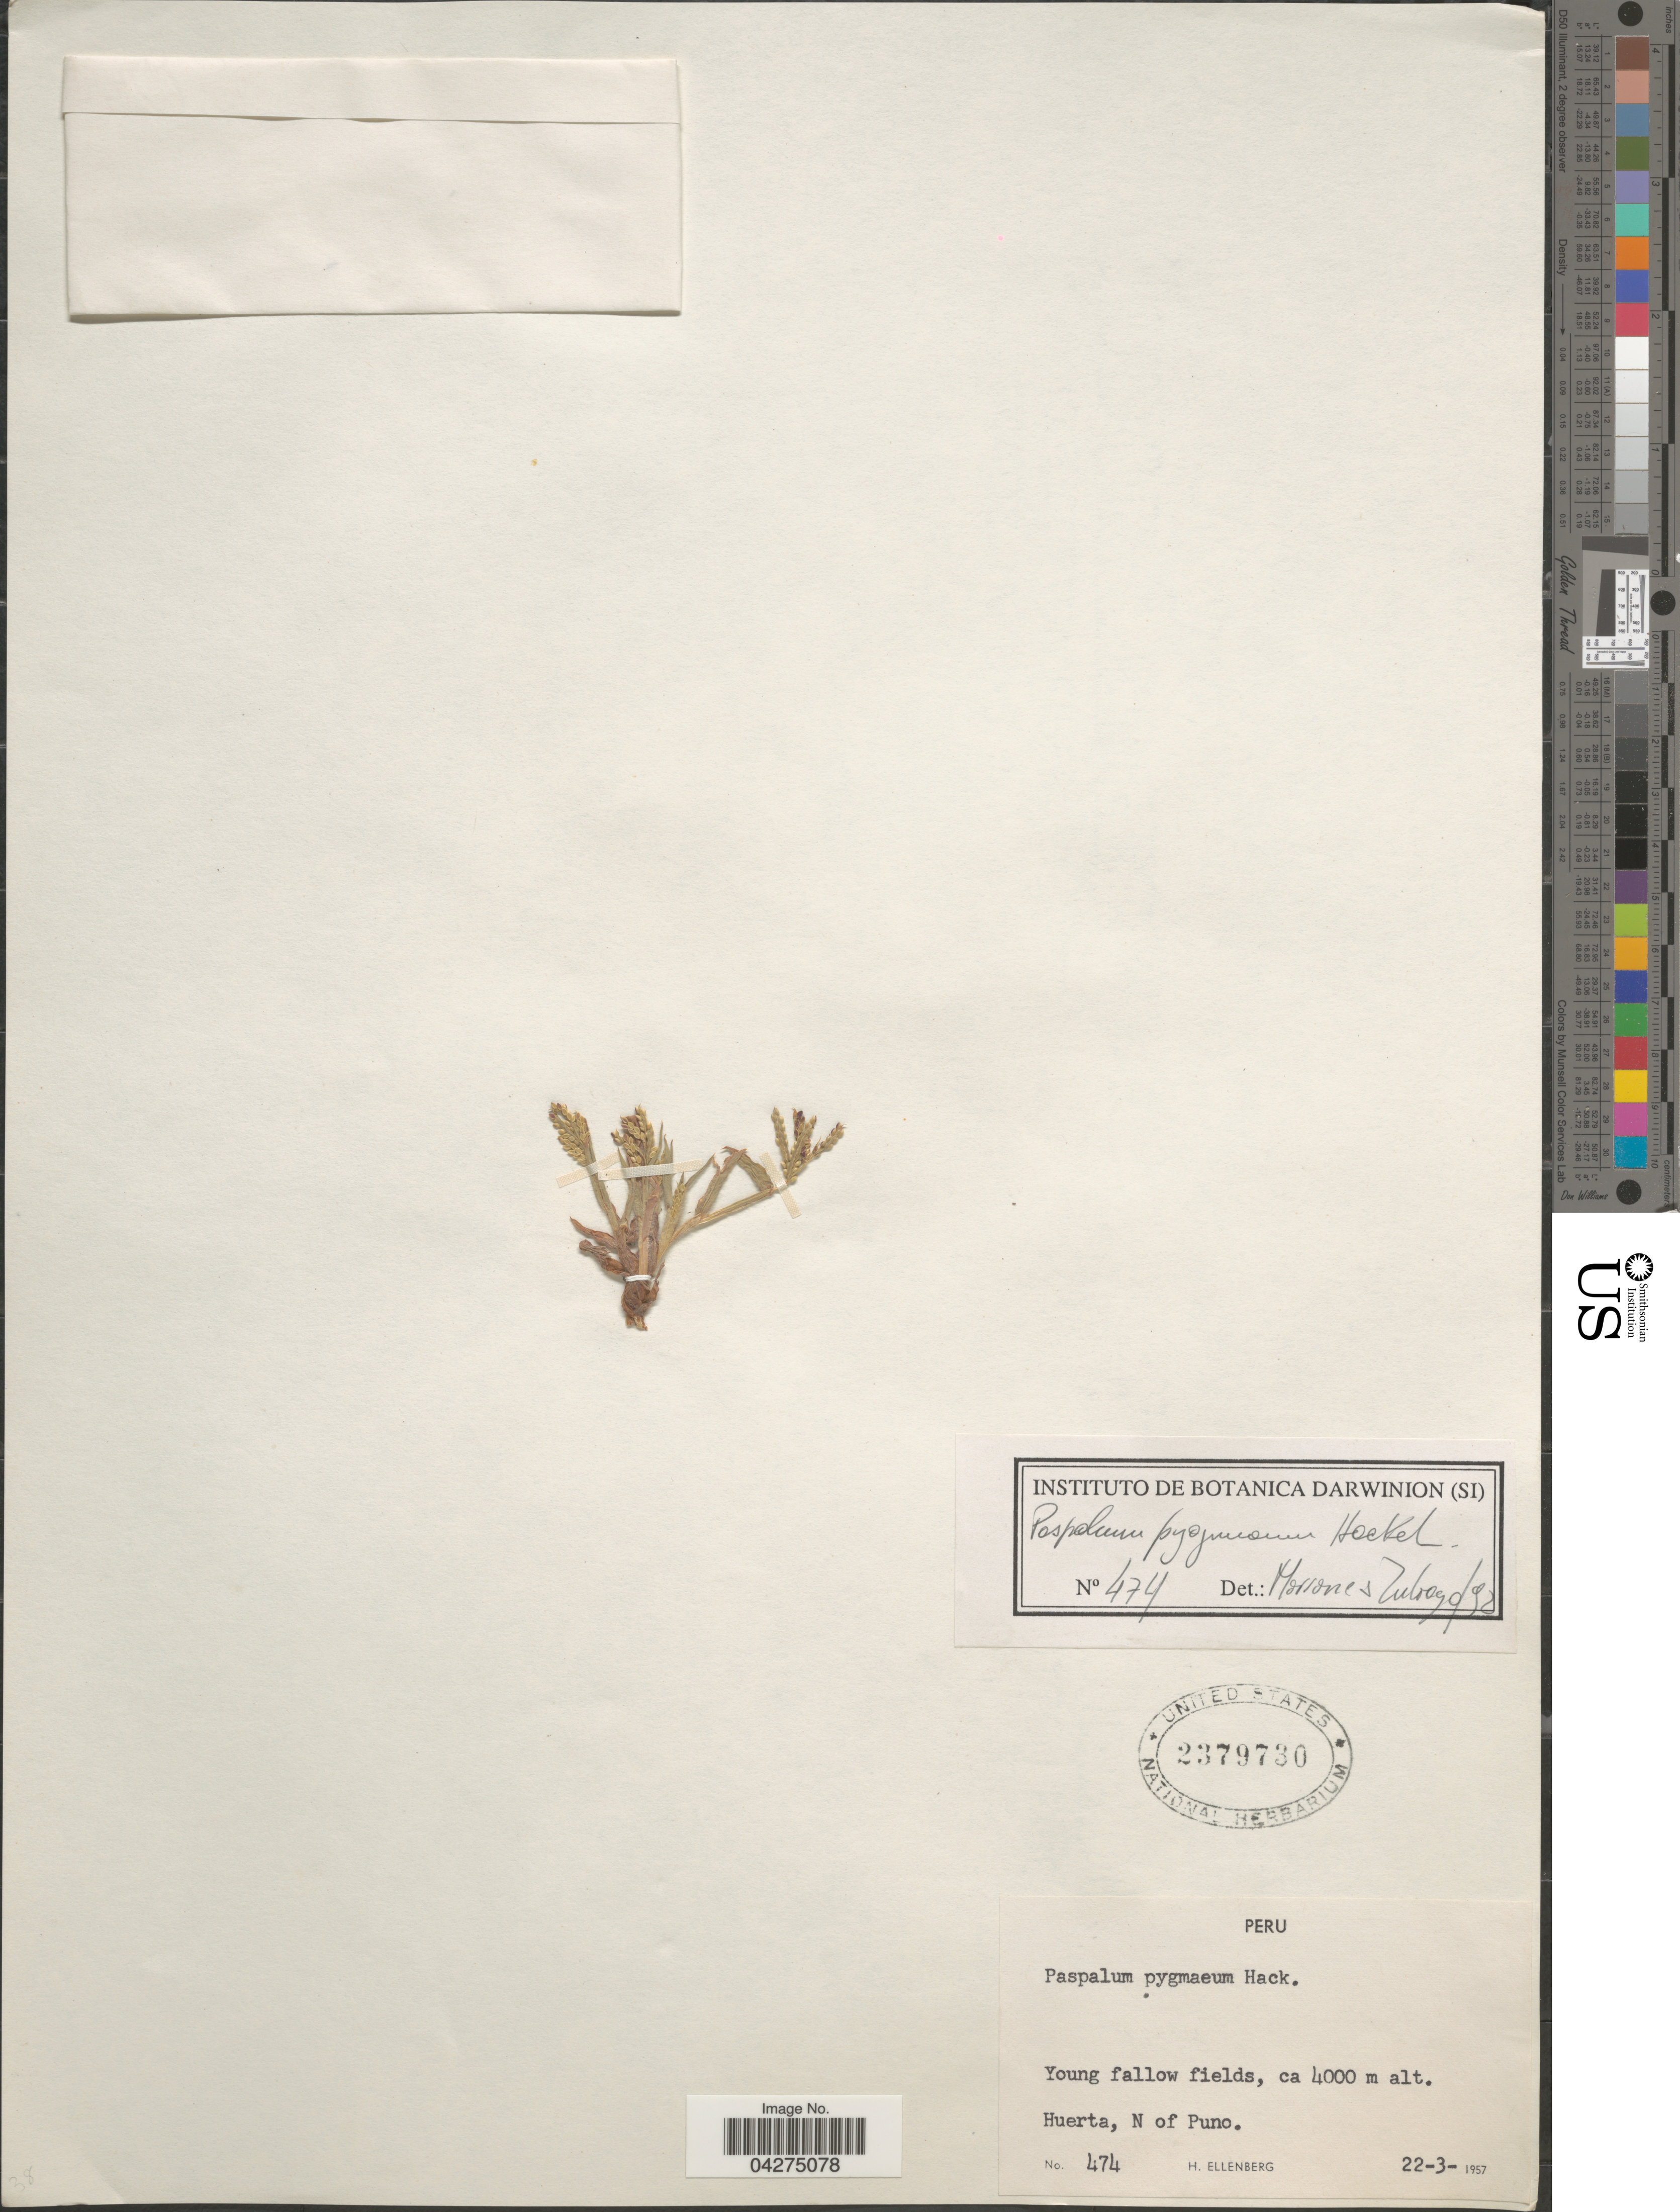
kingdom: Plantae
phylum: Tracheophyta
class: Liliopsida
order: Poales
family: Poaceae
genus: Paspalum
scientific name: Paspalum pygmaeum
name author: Hack.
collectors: H. Ellenberg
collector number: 474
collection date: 1957-03-22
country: Peru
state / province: Puno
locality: Young fallow fields, Huerta, N. of Puno.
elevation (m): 4000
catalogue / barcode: US 2379730